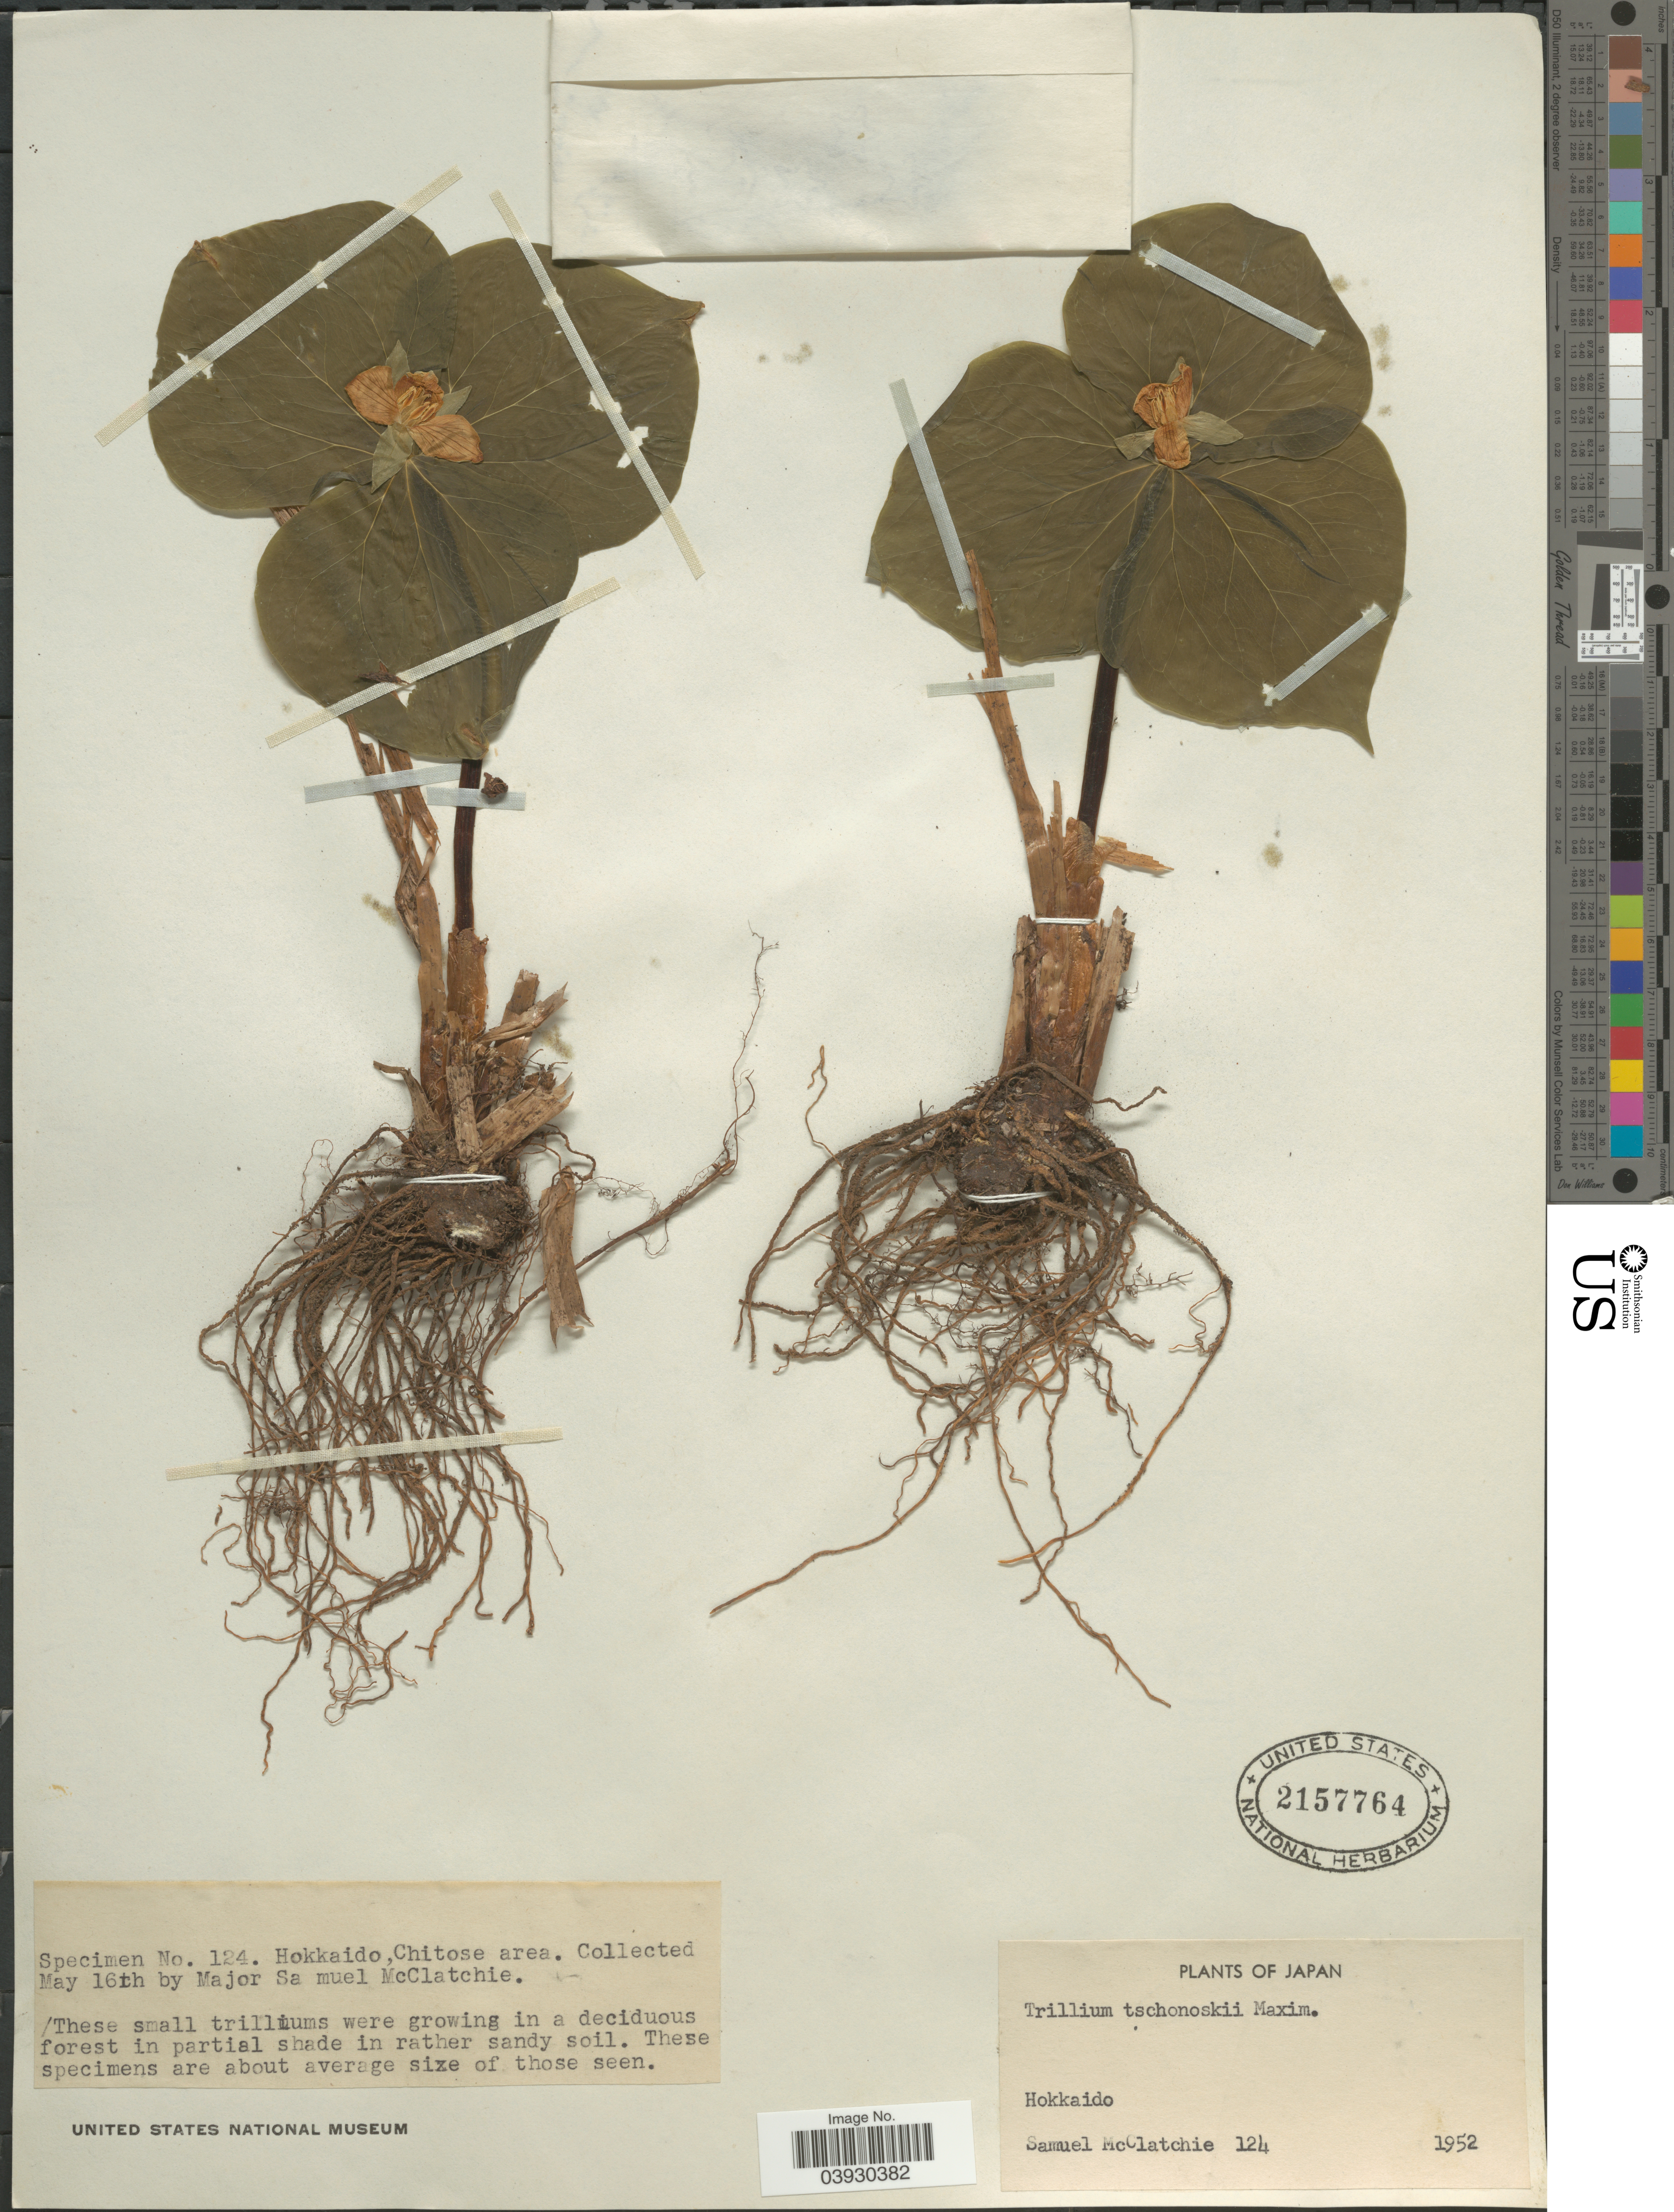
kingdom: Plantae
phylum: Tracheophyta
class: Liliopsida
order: Liliales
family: Melanthiaceae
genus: Trillium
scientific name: Trillium tschonoskii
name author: Maxim.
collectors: S. McClatchie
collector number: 124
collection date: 1952-05-16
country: Japan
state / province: Hokkaidō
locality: Chitose area.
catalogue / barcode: US 2157764